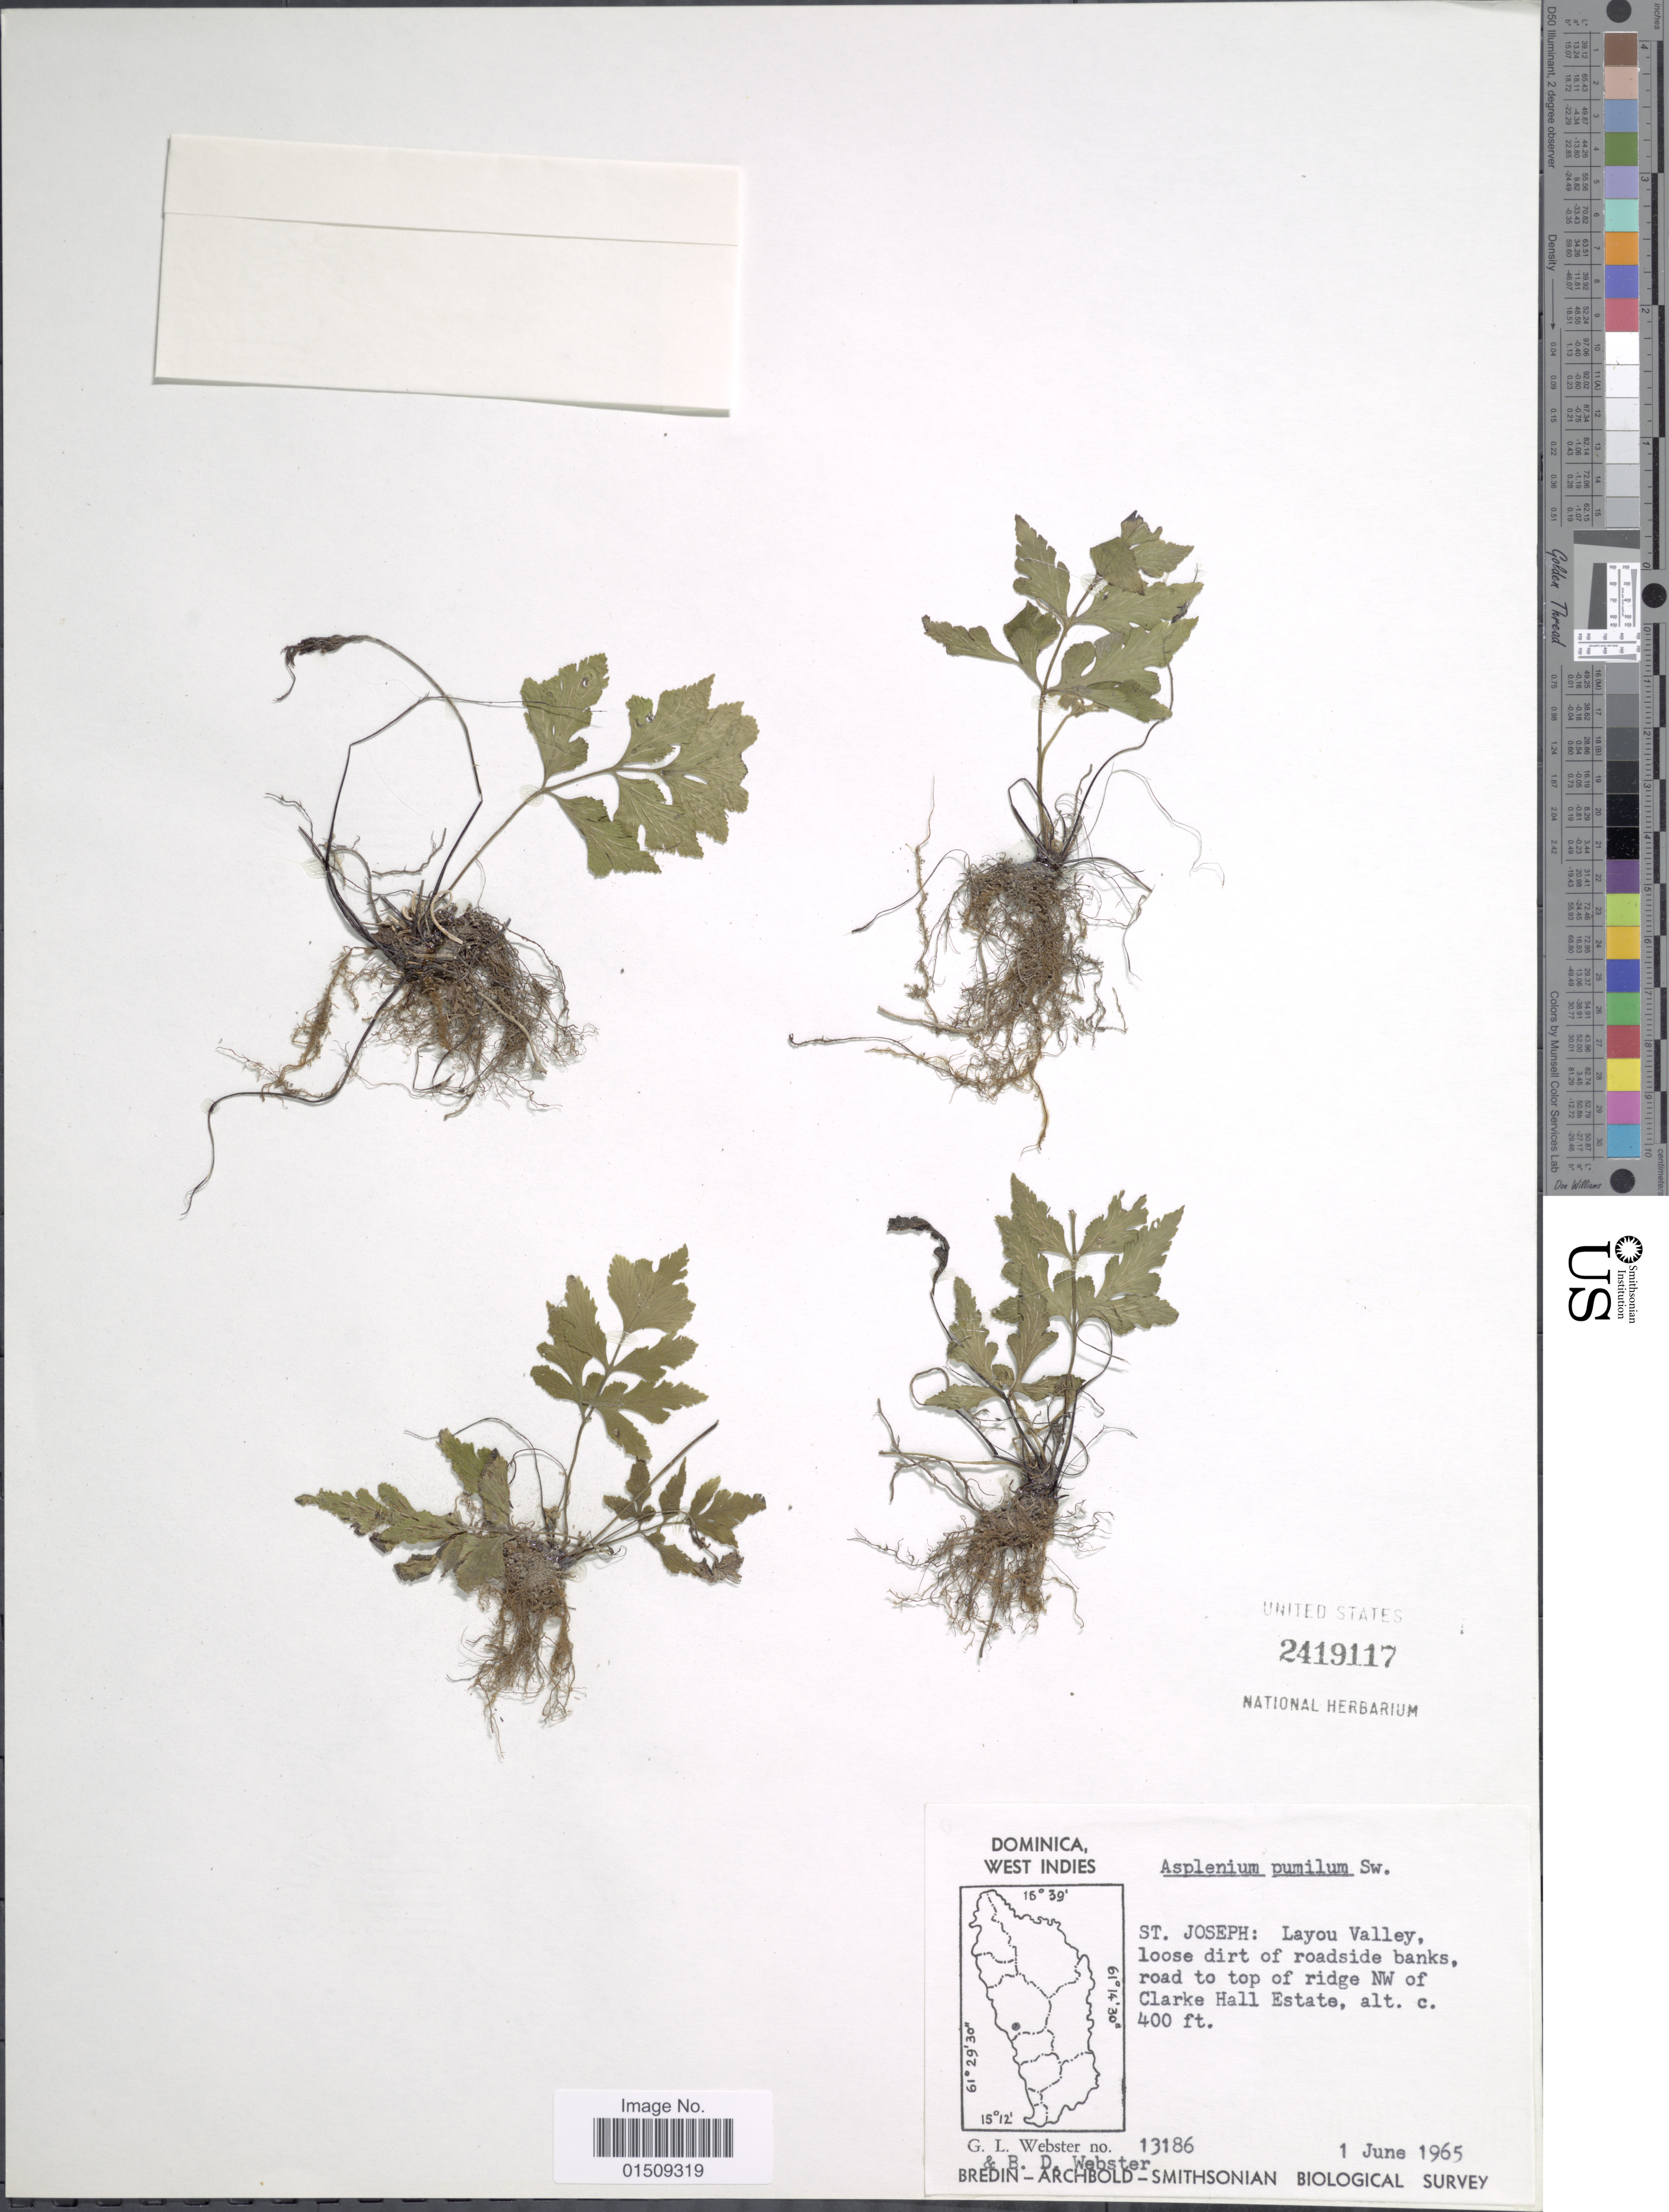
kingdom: Plantae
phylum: Tracheophyta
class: Polypodiopsida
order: Polypodiales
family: Aspleniaceae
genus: Asplenium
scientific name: Asplenium pumilum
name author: Sw.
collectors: G. L. Webster & B. D. Webster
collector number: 13186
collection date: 1965-06-01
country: Dominica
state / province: St. Joseph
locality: Dominica, West Indies. St. Joseph: Layou Valley, loose dirt of roadside banks, road to top of ridge NW of Clarke Hall Estate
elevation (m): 122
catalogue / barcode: US 2419117